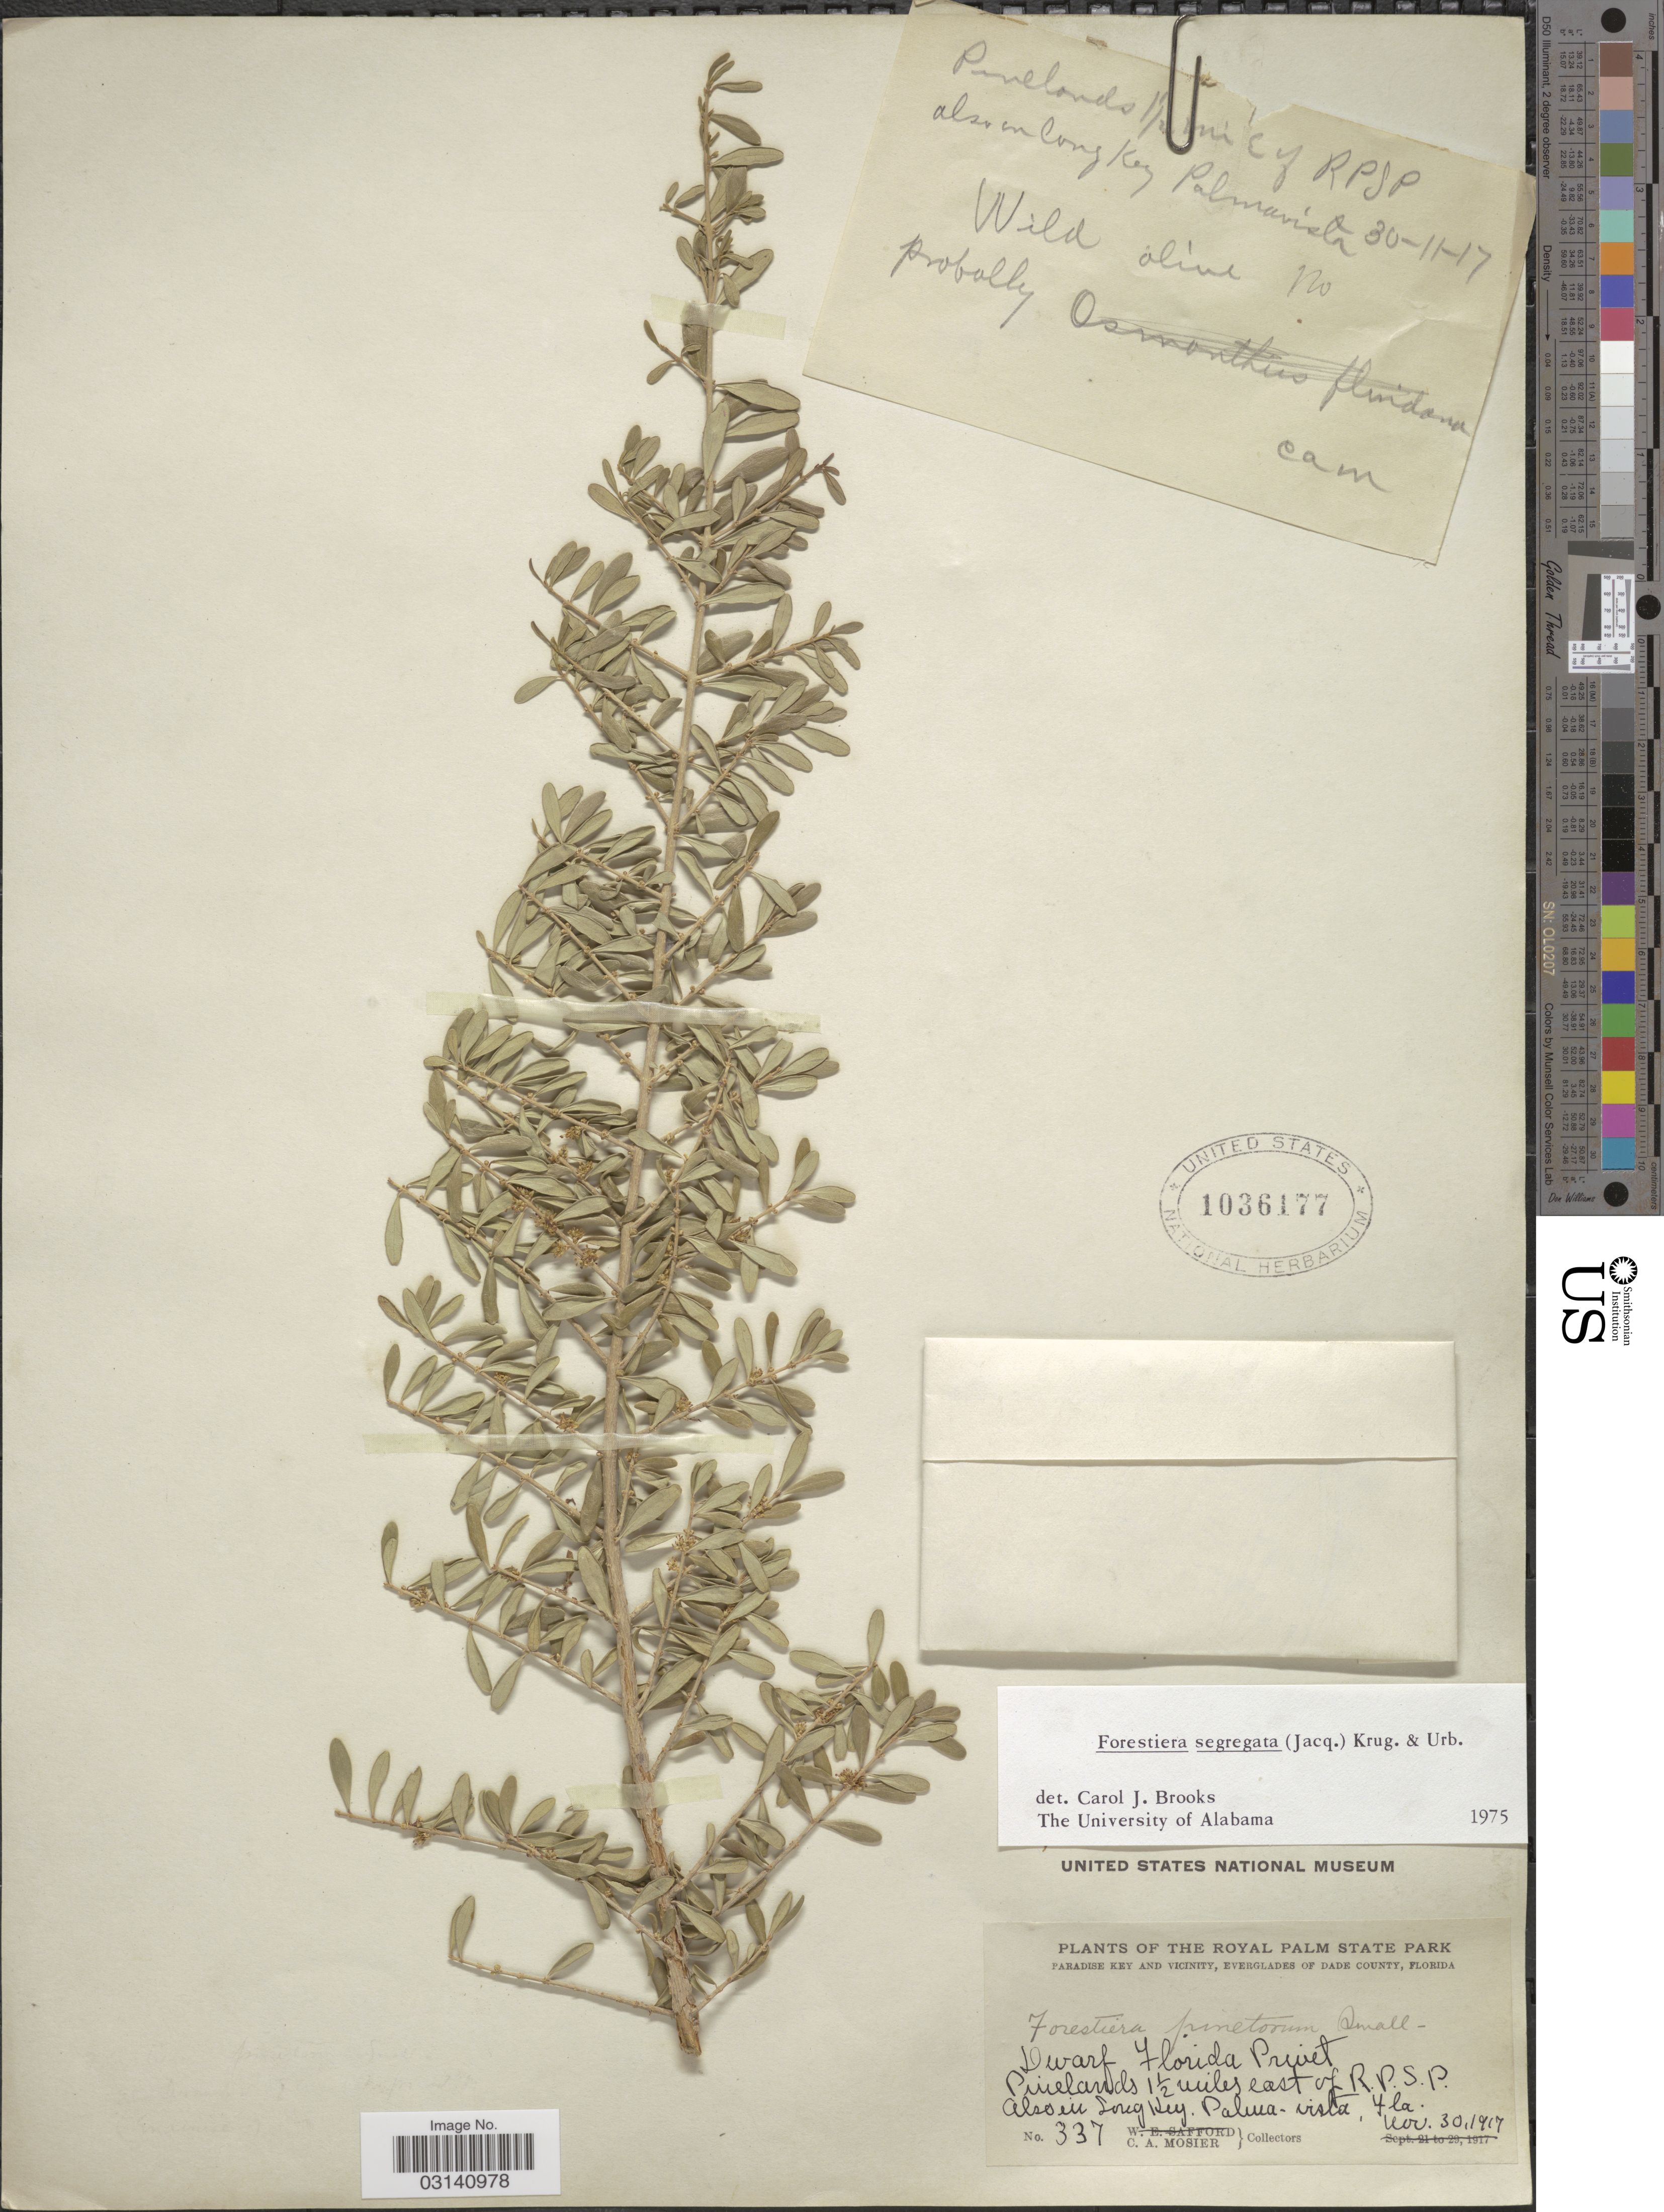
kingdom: Plantae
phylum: Tracheophyta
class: Magnoliopsida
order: Lamiales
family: Oleaceae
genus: Forestiera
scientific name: Forestiera segregata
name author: (Jacq.) Krug & Urb.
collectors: C. A. Mosier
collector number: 337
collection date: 1917-11-30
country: United States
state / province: Florida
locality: The Royal Palm State Park. Dwarf Florida Privet. Pinelands 1½ miles east of R.P.S.P.. Long Key. Palma-vista, Fla.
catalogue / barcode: US 1036177